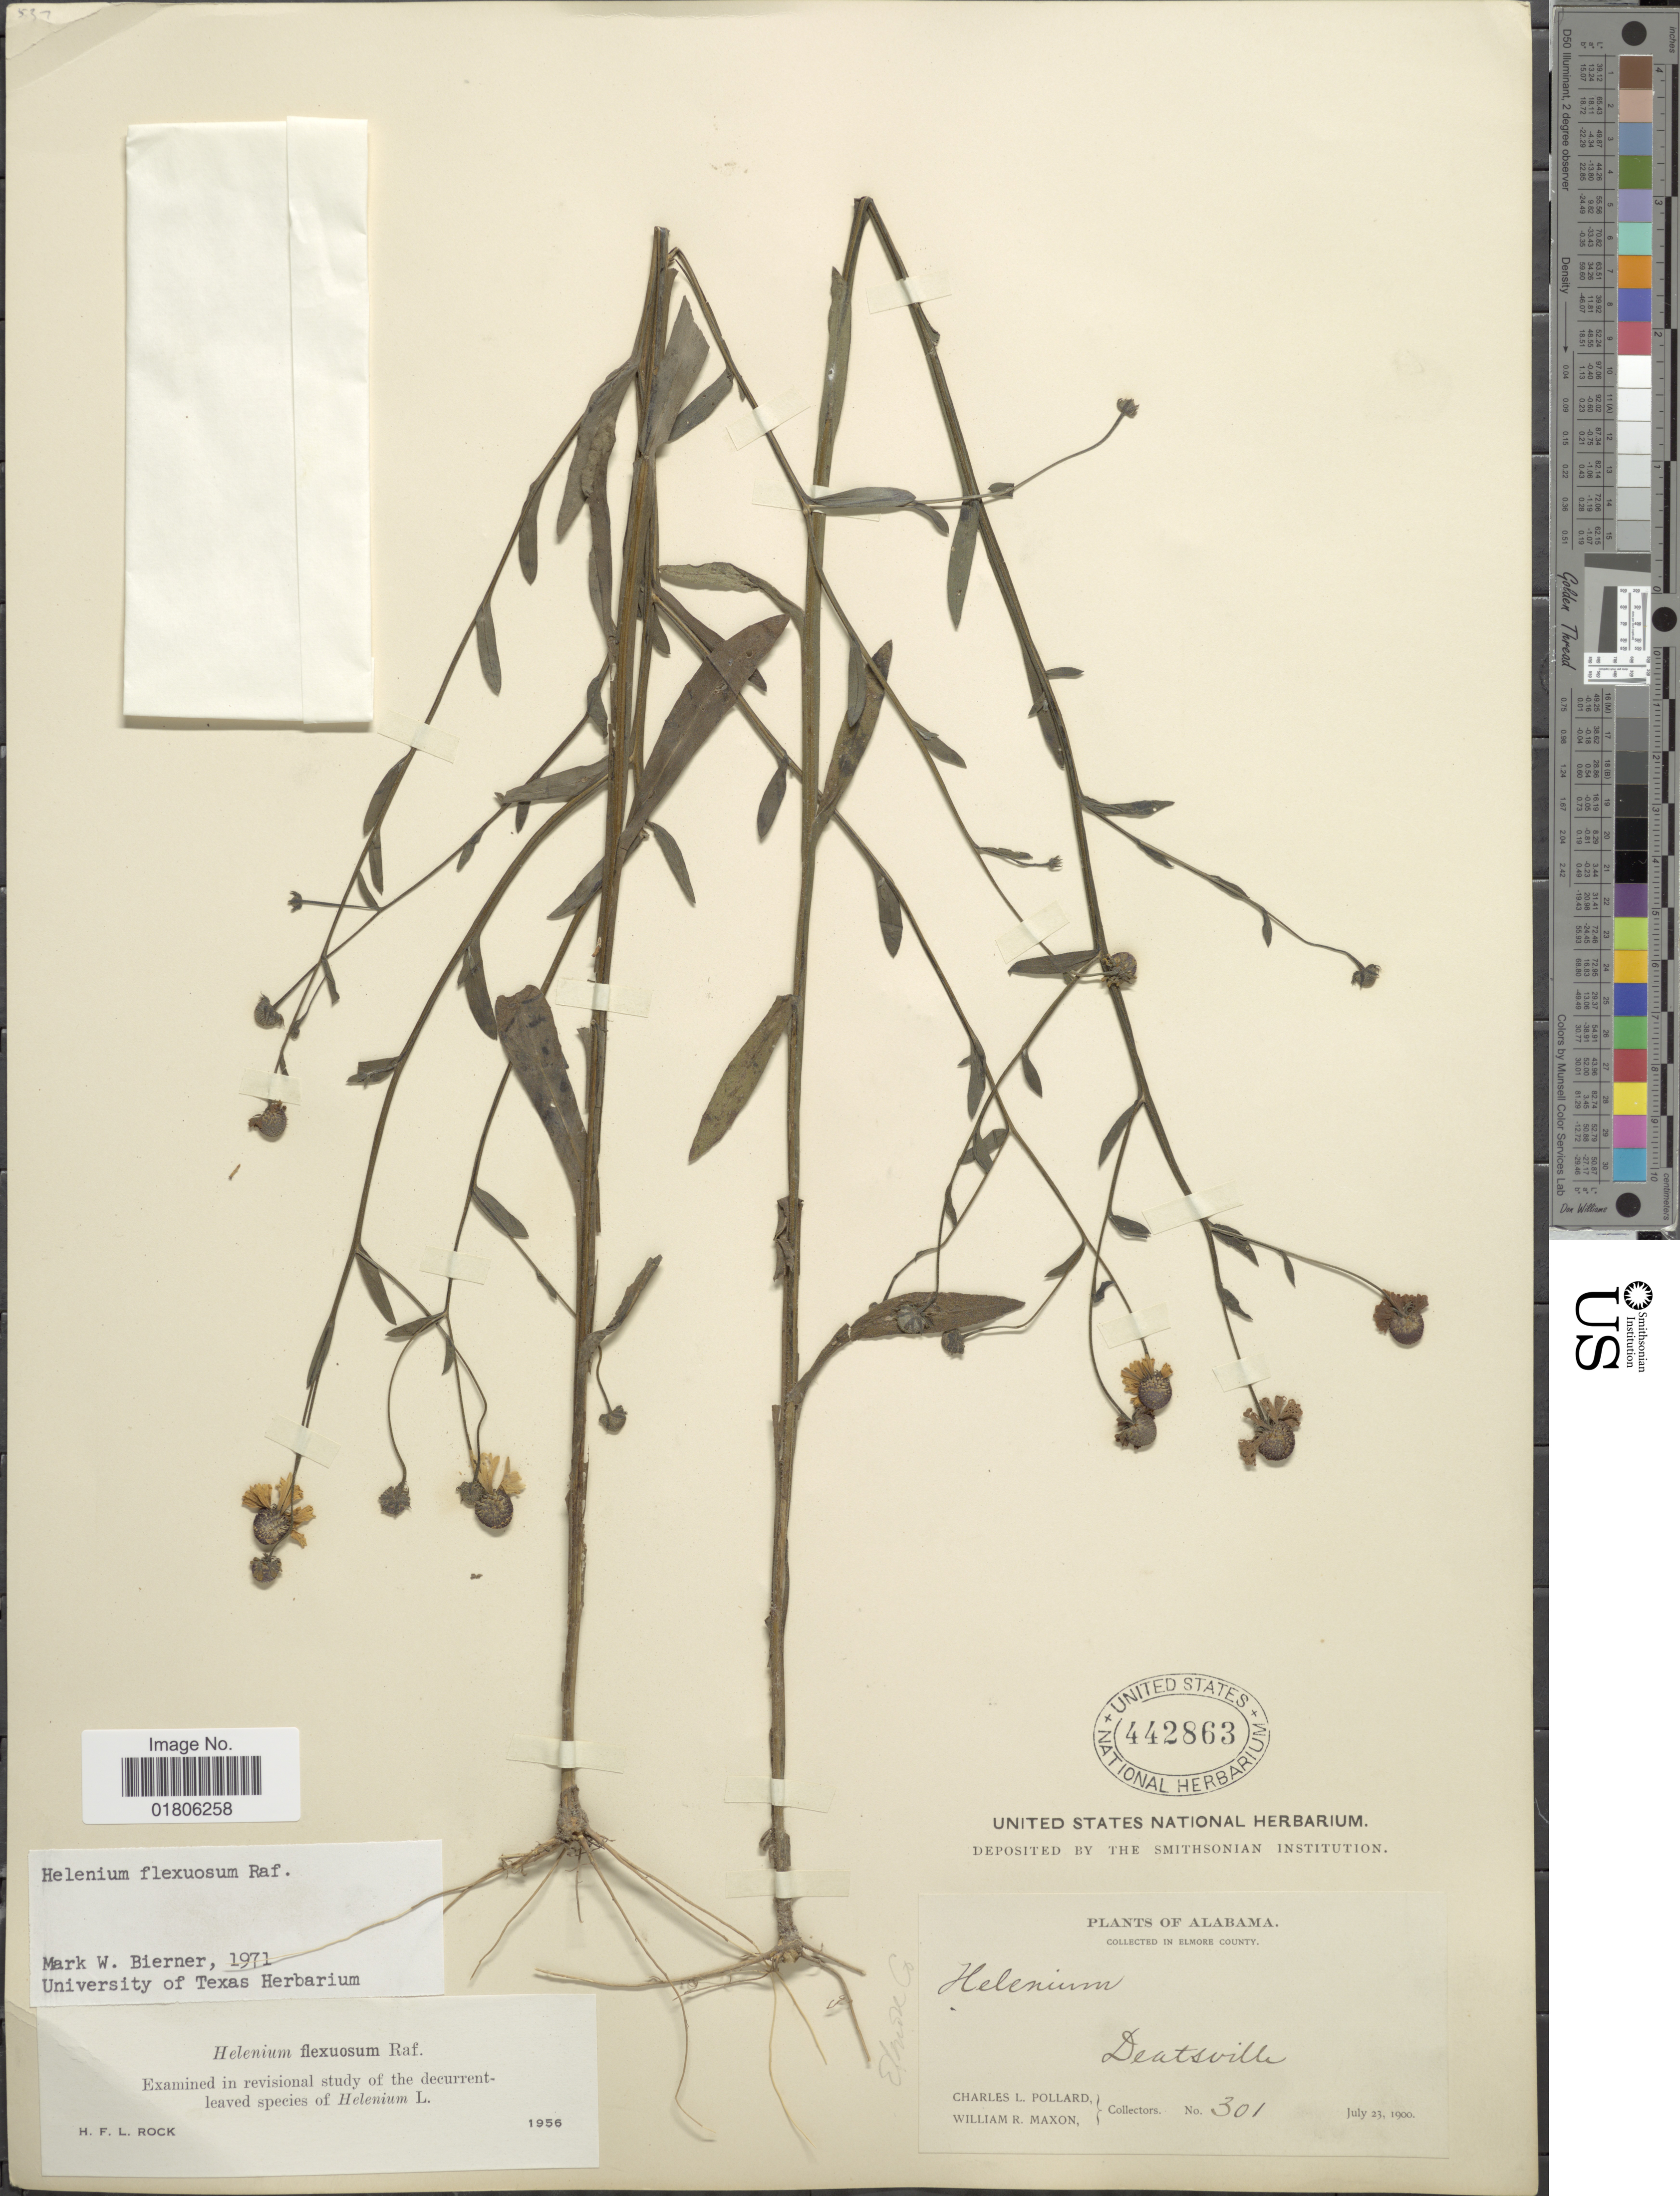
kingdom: Plantae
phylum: Tracheophyta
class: Magnoliopsida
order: Asterales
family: Asteraceae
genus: Helenium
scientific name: Helenium flexuosum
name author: Raf.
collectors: C. L. Pollard & W. R. Maxon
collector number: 301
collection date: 1900-07-20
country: United States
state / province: Alabama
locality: Deatsville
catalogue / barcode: US 442863